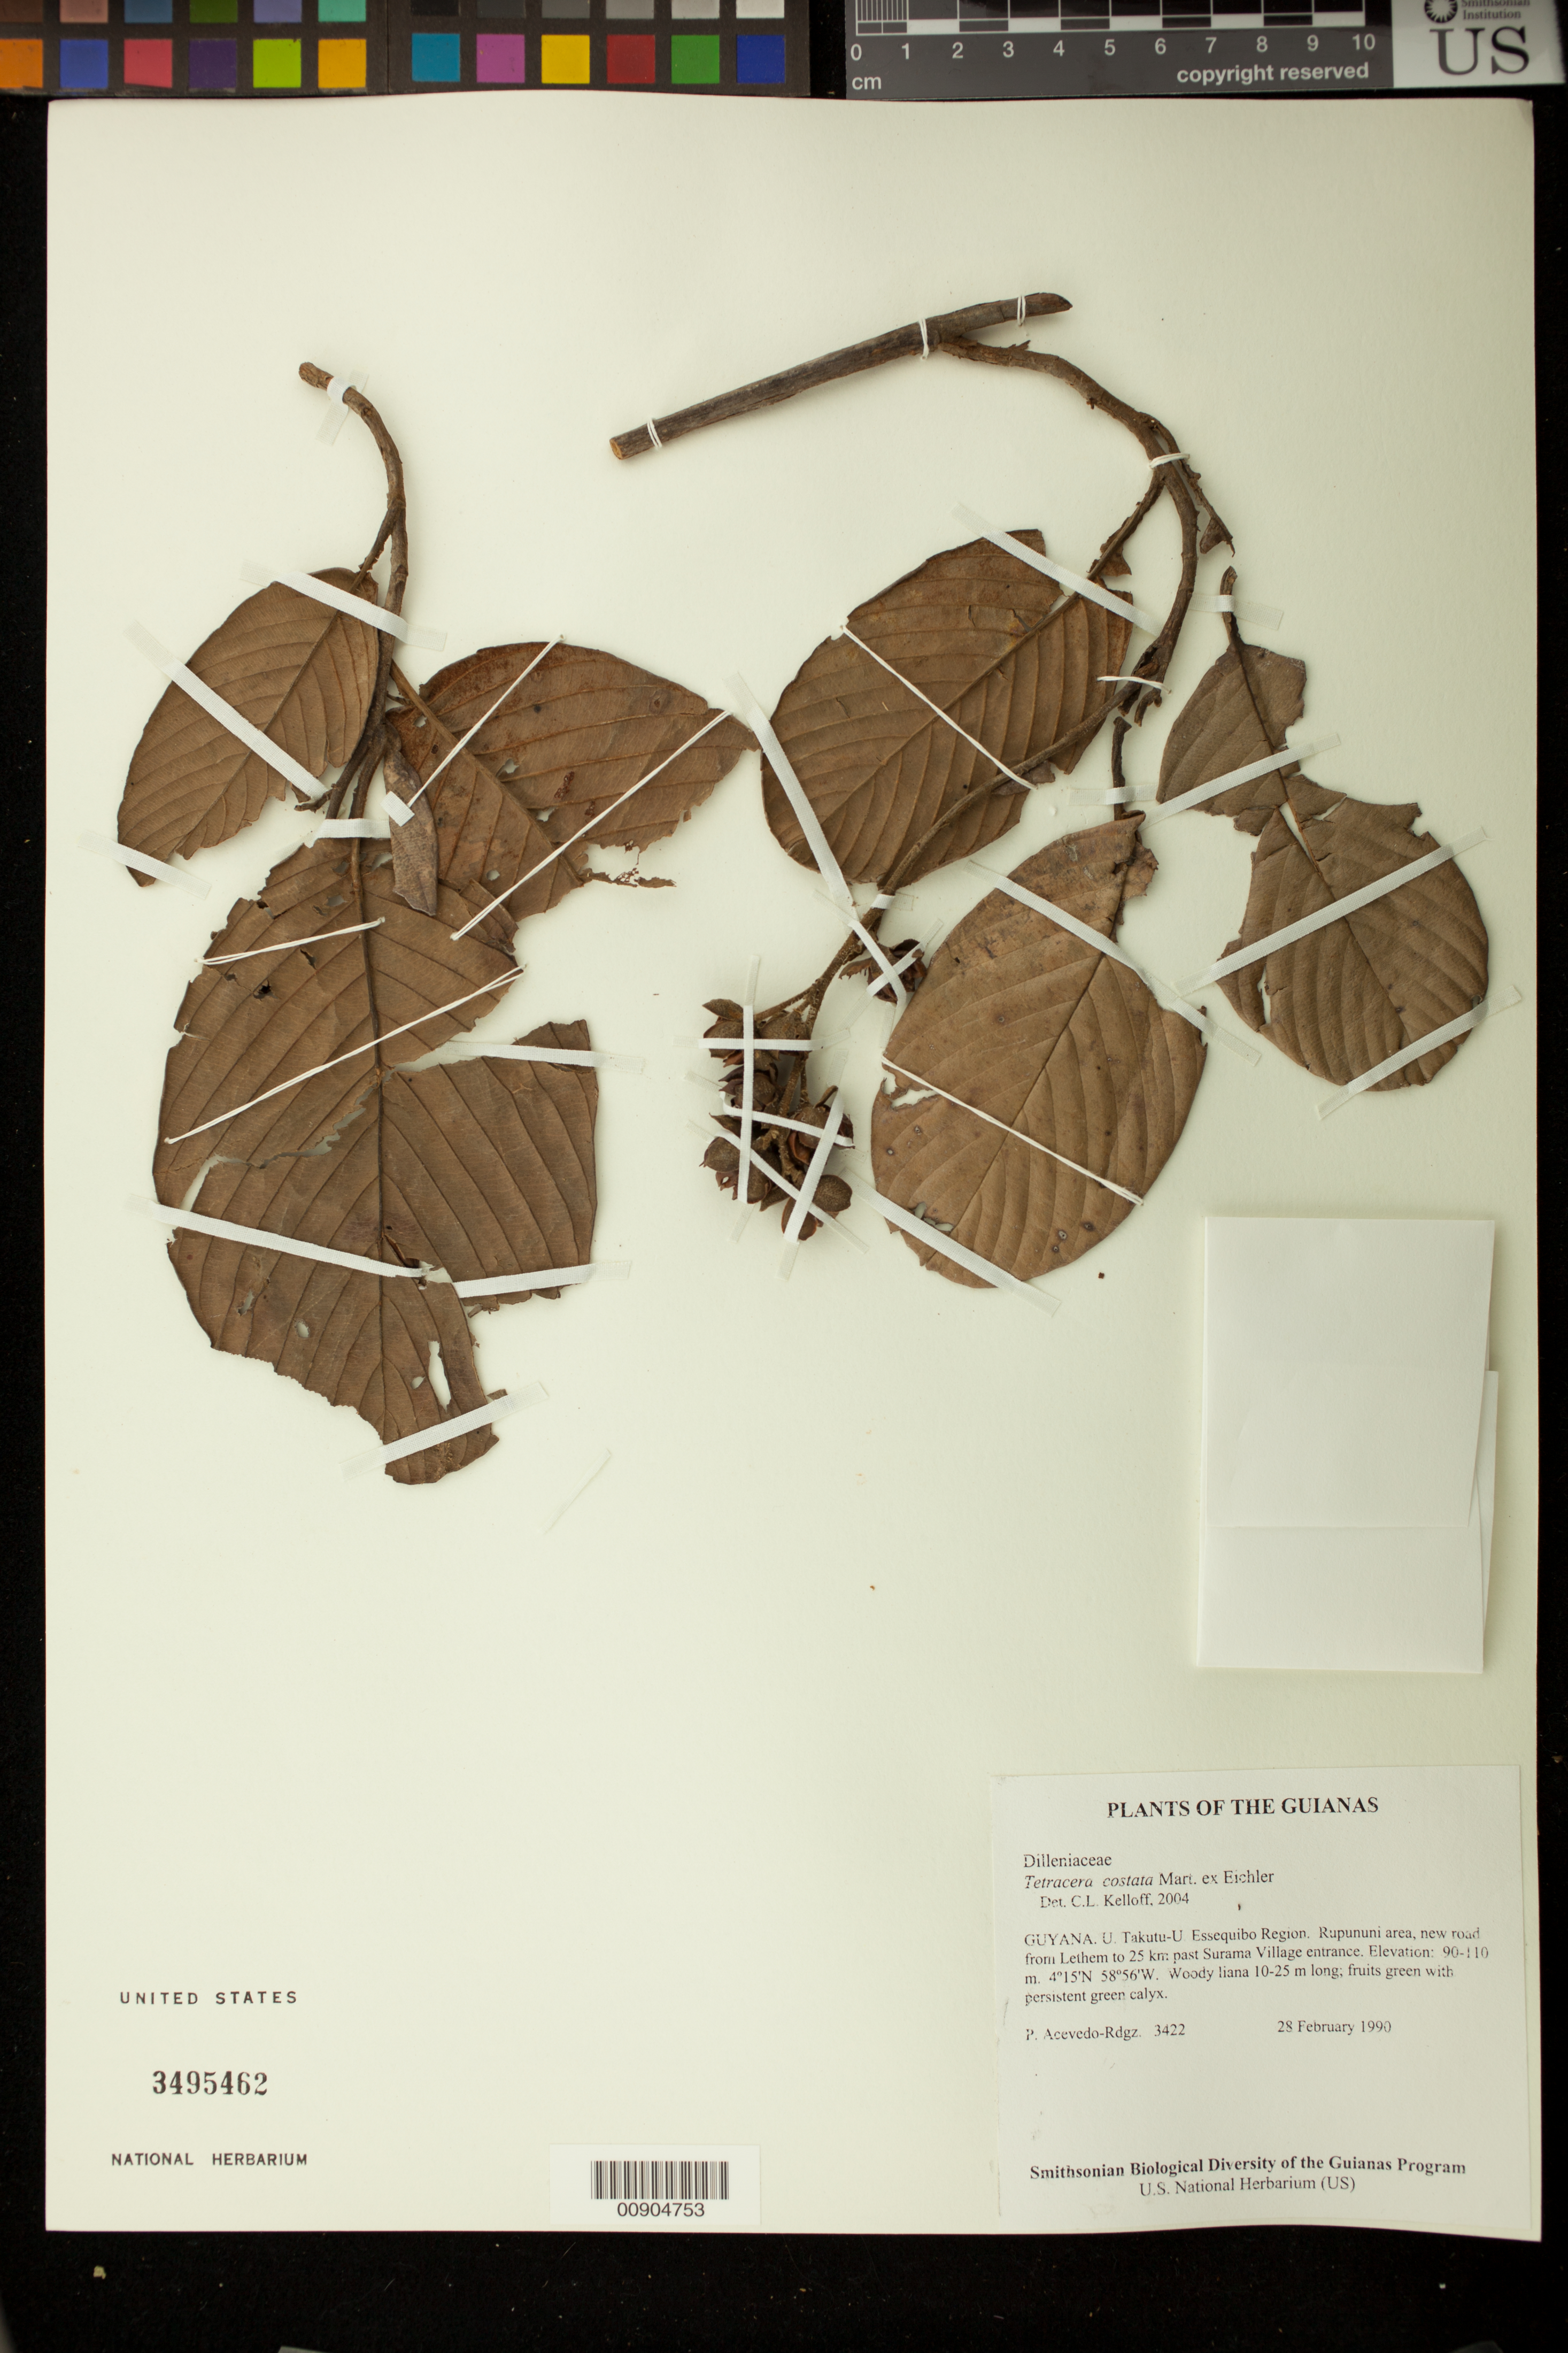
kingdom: Plantae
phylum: Tracheophyta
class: Magnoliopsida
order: Dilleniales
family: Dilleniaceae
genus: Tetracera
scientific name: Tetracera costata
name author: Mart. ex Eichler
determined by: Kelloff, Carol L., (US), Smithsonian Institution - National Museum of Natural History (UNITED STATES)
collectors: P. Acevedo-Rodr.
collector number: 3422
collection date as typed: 28 Feb 1990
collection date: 1990-02-28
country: Guyana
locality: U. Takutu - U. Essequibo. Rupununi area, new road from Lethem to 25 km past Surama Village entrance.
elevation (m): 90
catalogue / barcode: US 3495462